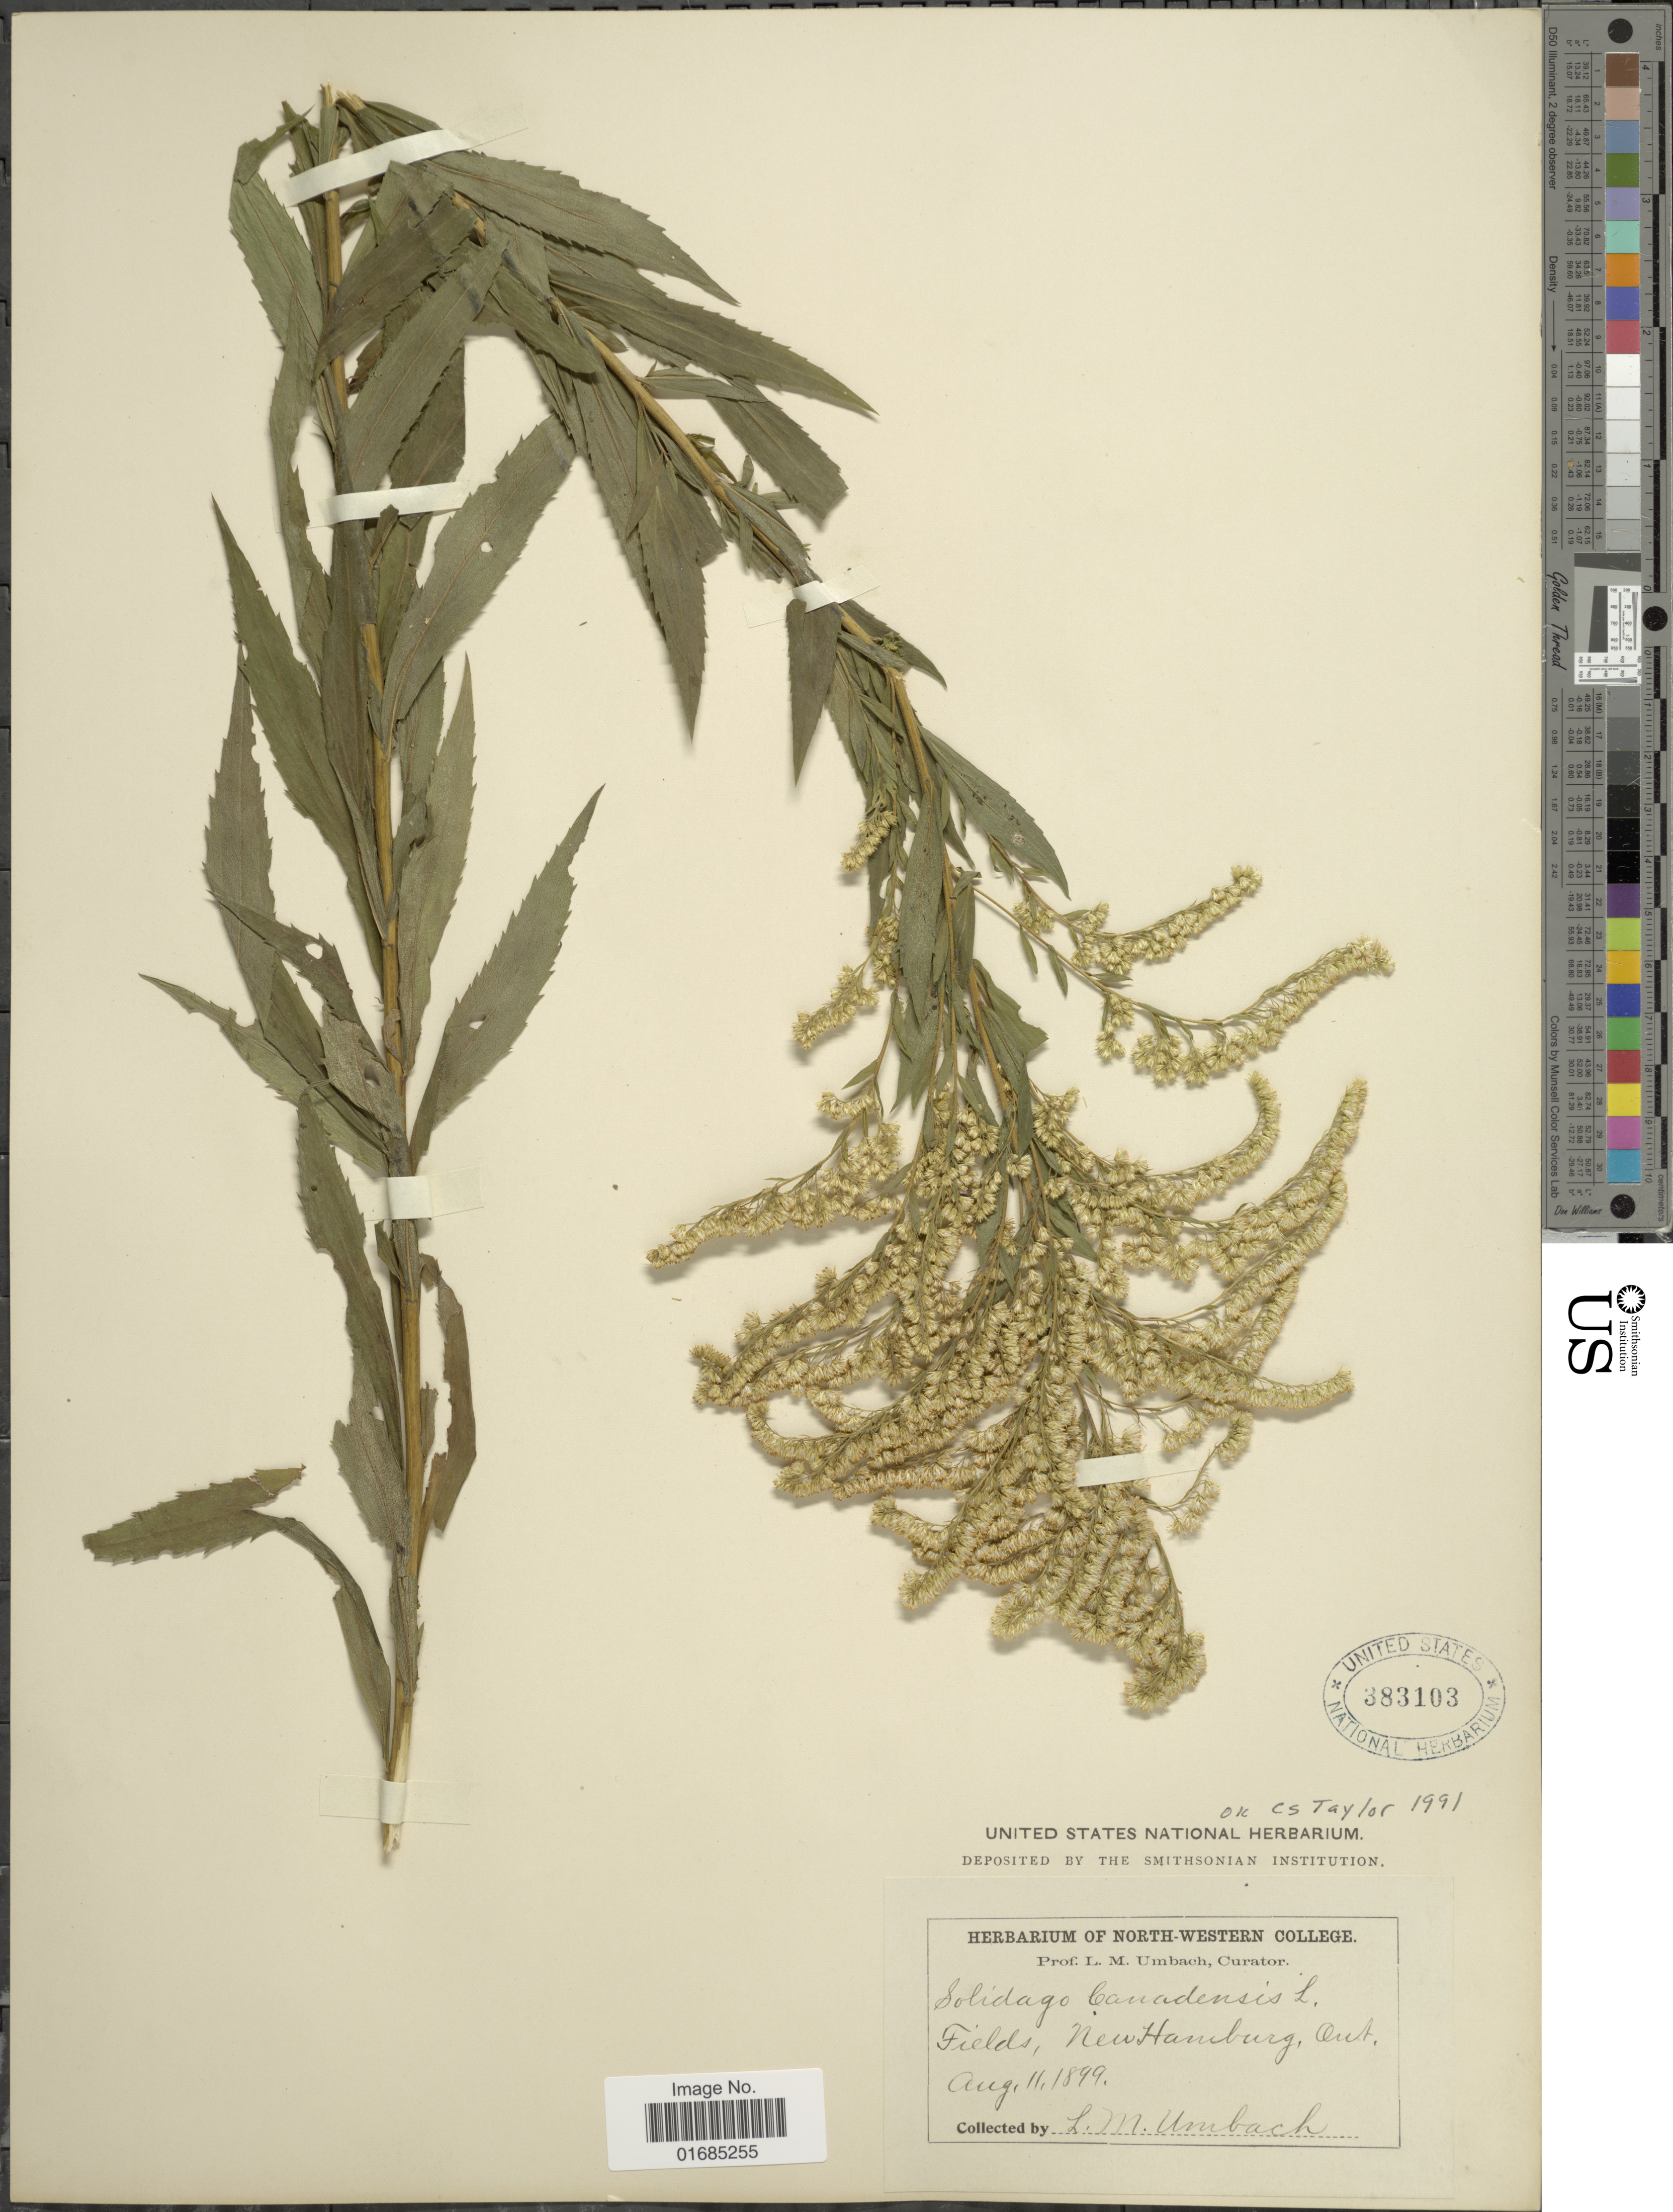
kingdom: Plantae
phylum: Tracheophyta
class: Magnoliopsida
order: Asterales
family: Asteraceae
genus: Solidago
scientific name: Solidago canadensis var. canadensis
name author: L.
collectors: L. M. Umbach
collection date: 1899-08-11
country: Canada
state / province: Ontario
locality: Fields, New Hamburg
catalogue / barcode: US 383103